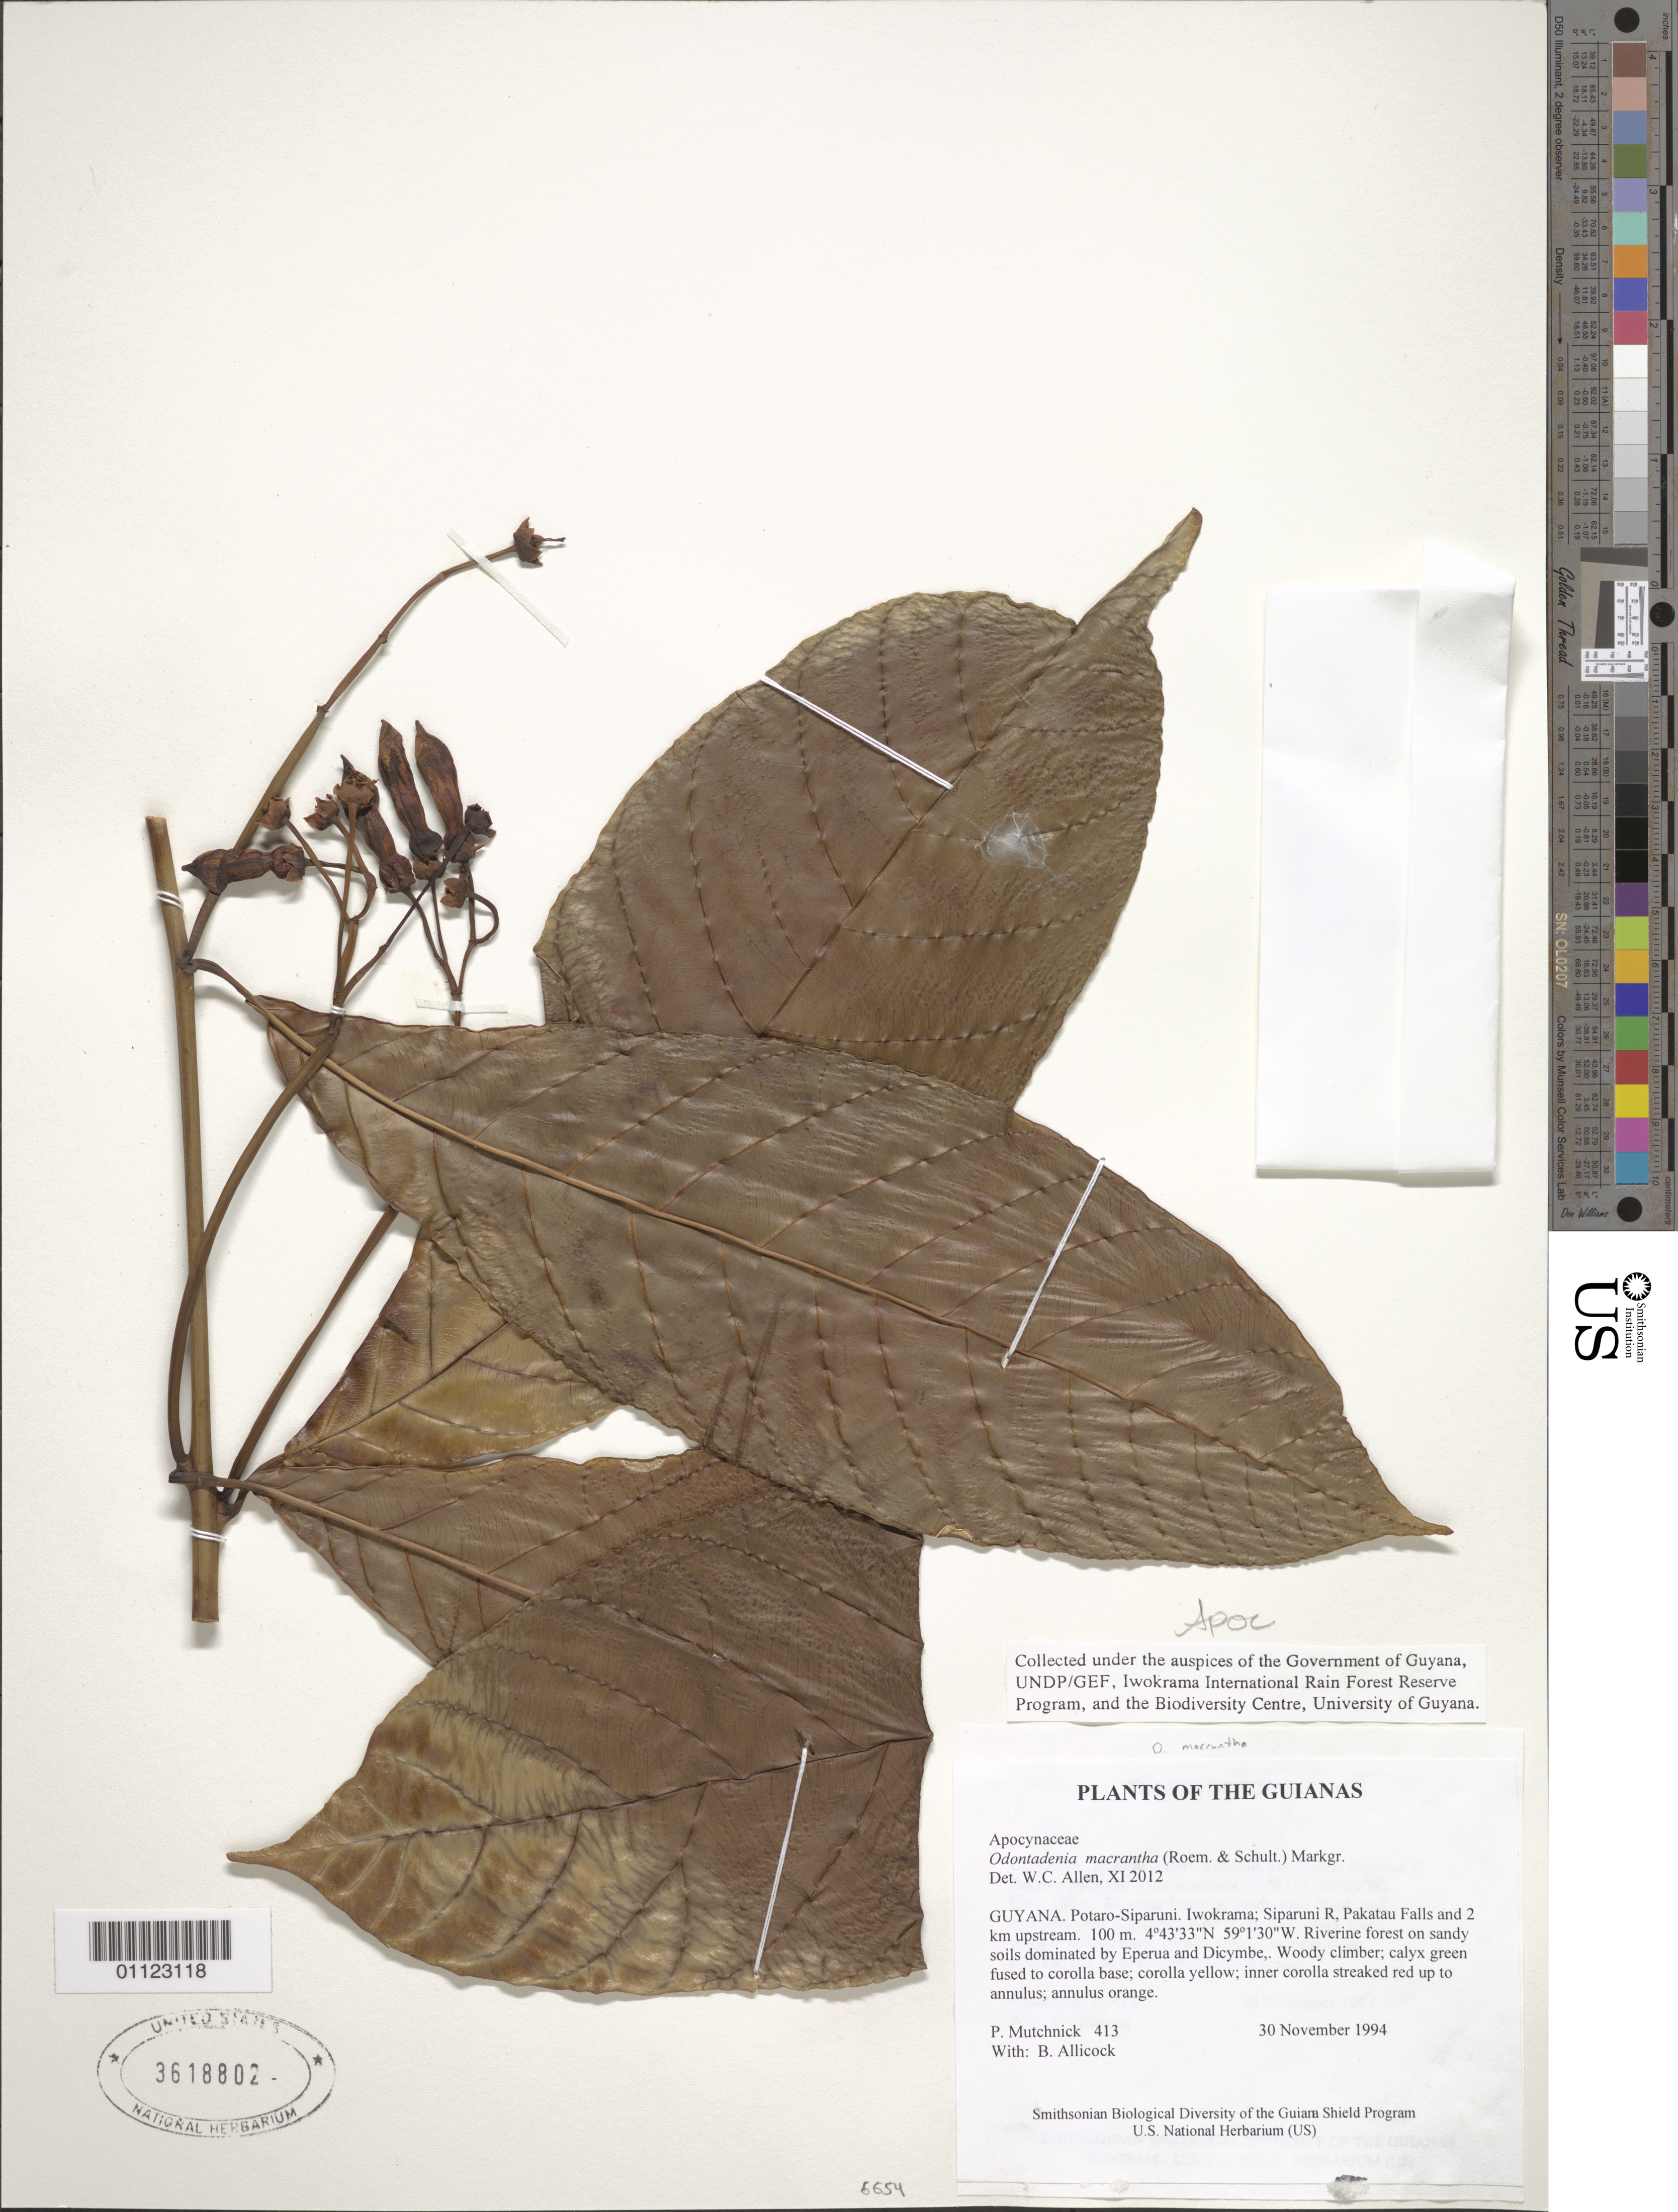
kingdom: Plantae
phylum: Tracheophyta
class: Magnoliopsida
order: Gentianales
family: Apocynaceae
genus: Odontadenia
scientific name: Odontadenia macrantha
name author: (Roem. & Schult.) Markgr.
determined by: Allen, W. C., (UNITED STATES)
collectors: P. Mutchnick & B. Allicock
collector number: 413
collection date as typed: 30 November 1994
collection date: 1994-11-30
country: Guyana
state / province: Potaro-Siparuni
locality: Iwokrama; Siparuni R, Pakatau Falls and 2 km upstream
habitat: Riverine forest on sandy soils dominated by Eperua and Dicymbe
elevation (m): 100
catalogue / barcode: US 3618802